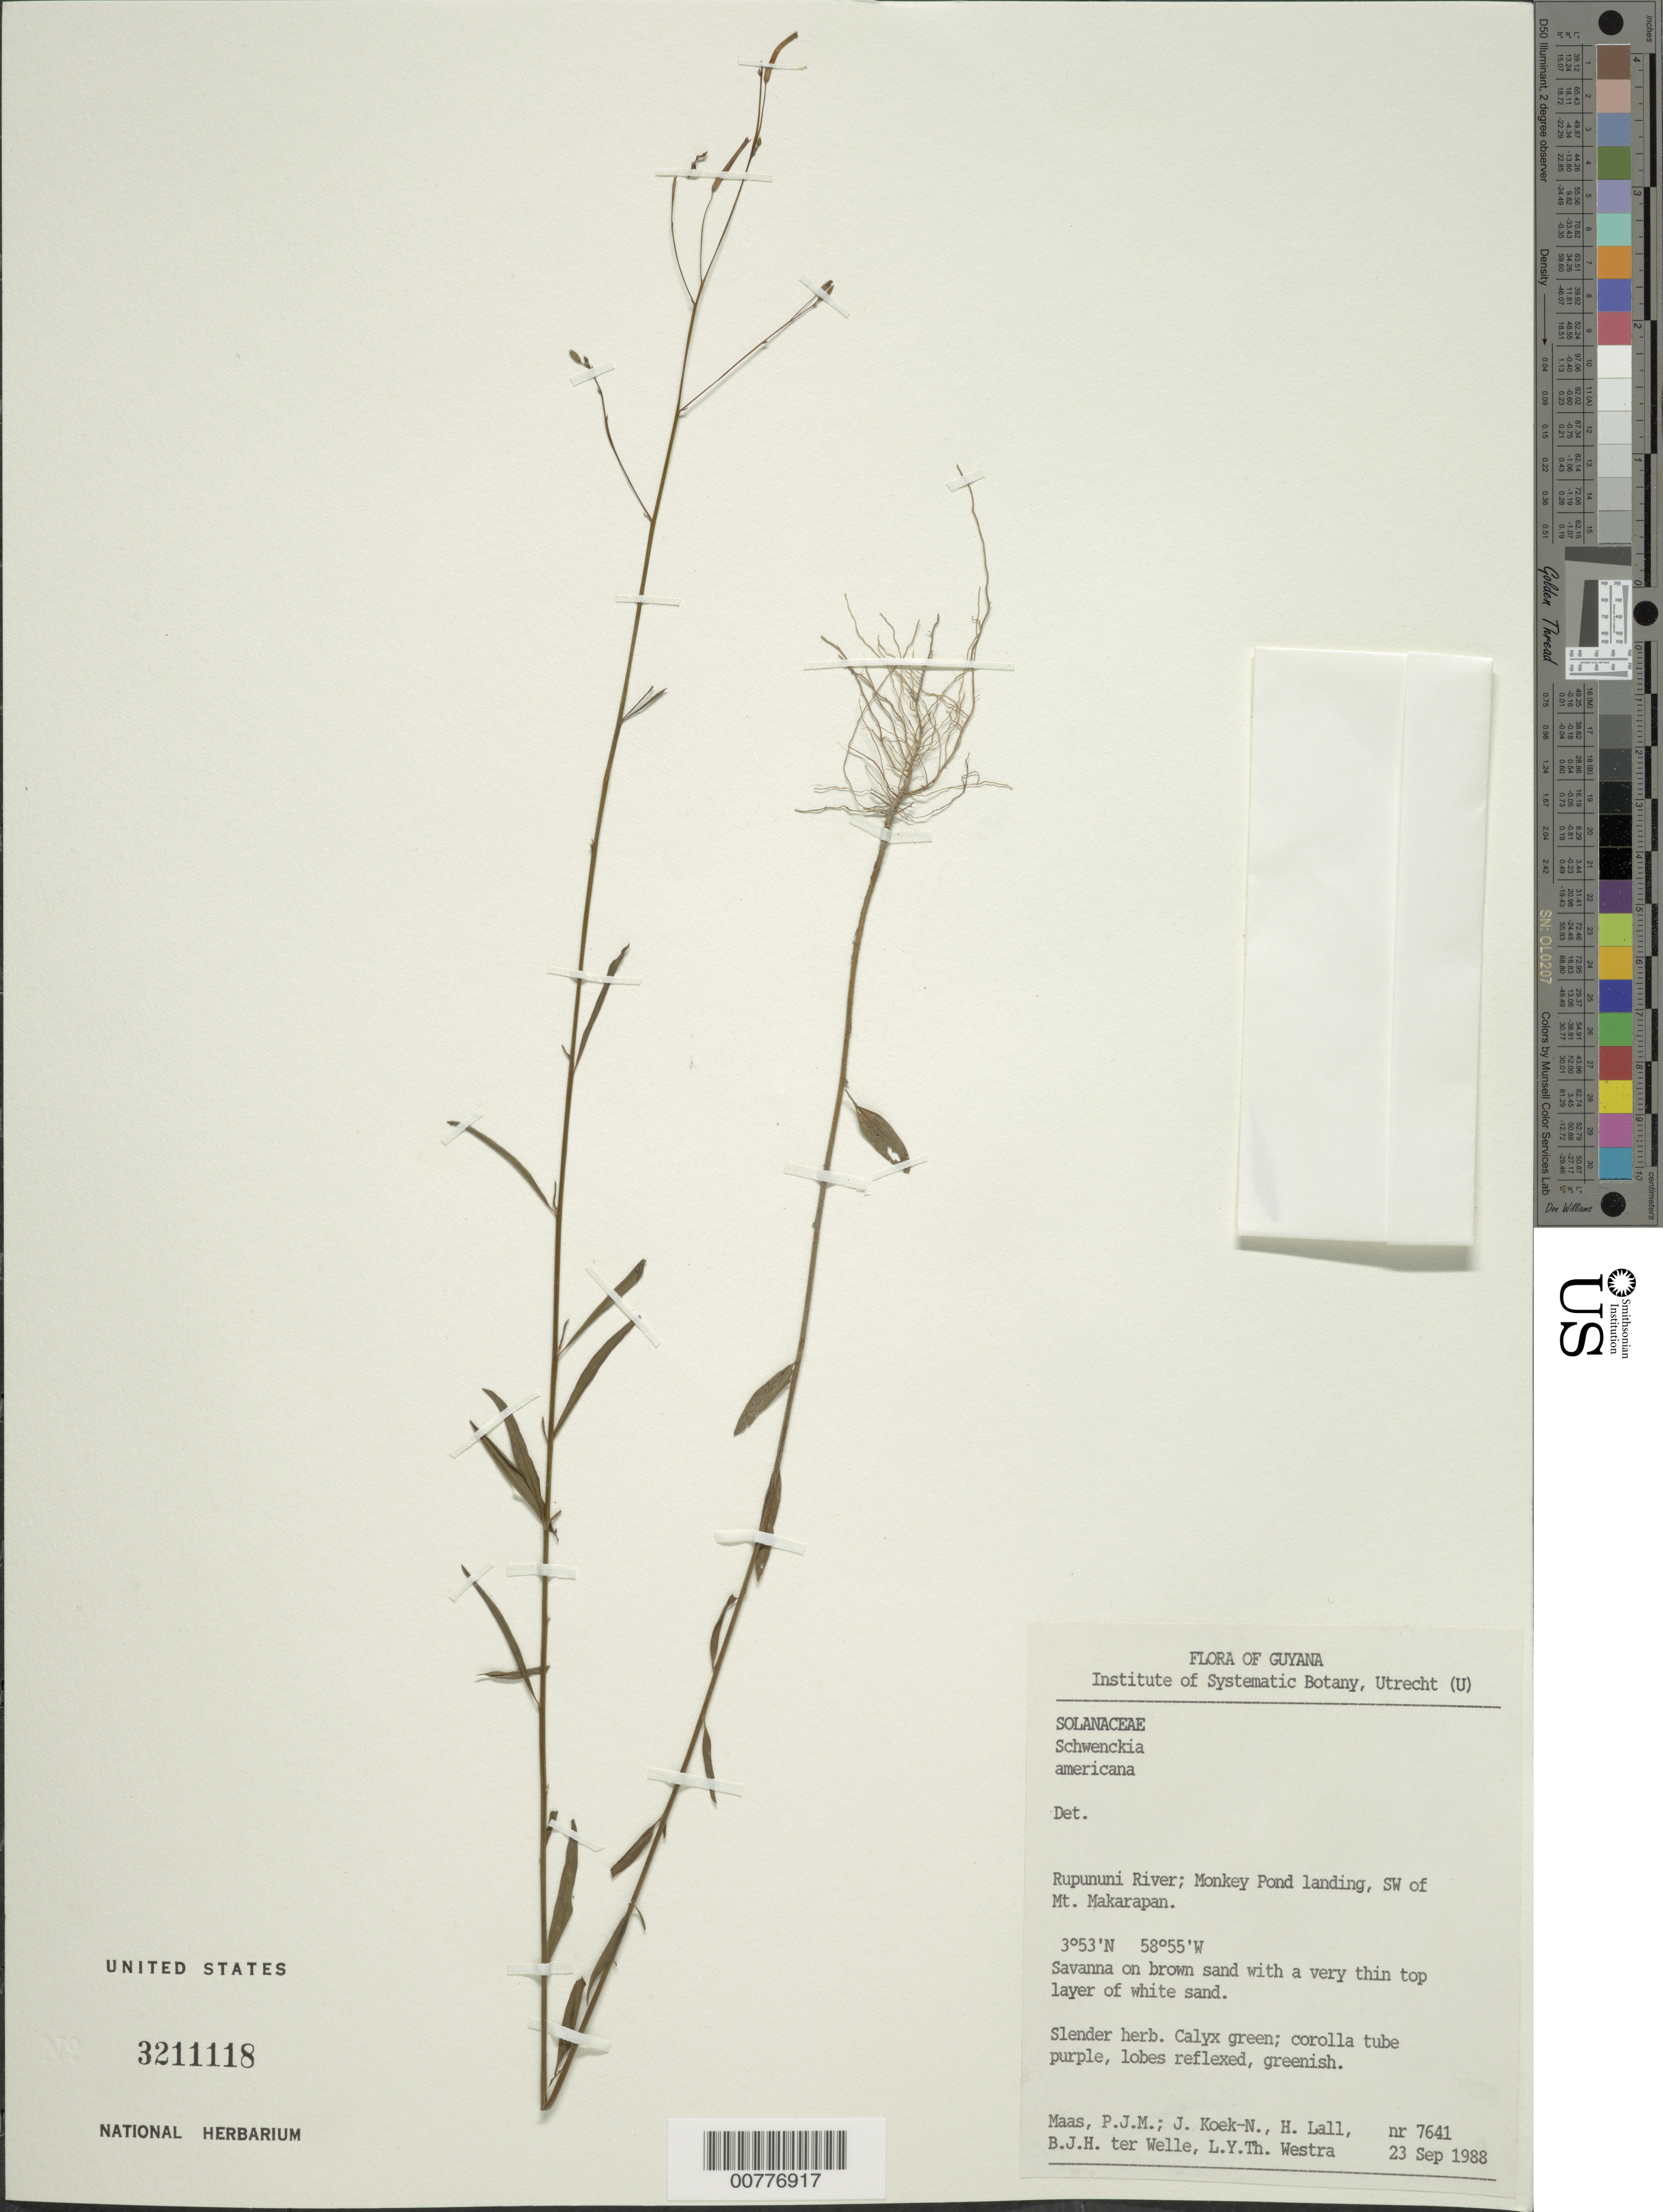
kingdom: Plantae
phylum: Tracheophyta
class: Magnoliopsida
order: Solanales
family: Solanaceae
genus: Schwenckia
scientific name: Schwenckia americana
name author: L.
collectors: P. Maas, J. Koek-Noorman, H. Lall, B. Welle & L. Y. T. Westra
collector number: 7641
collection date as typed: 23-Sep-88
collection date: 1988-09-23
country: Guyana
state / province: U. Takutu-U. Essequibo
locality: Monkey Pond landing, SW of Mt. Makarapan; Rupununi River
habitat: Savanna on brown sand with a very thin top layer of white sand.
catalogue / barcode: US 3211118